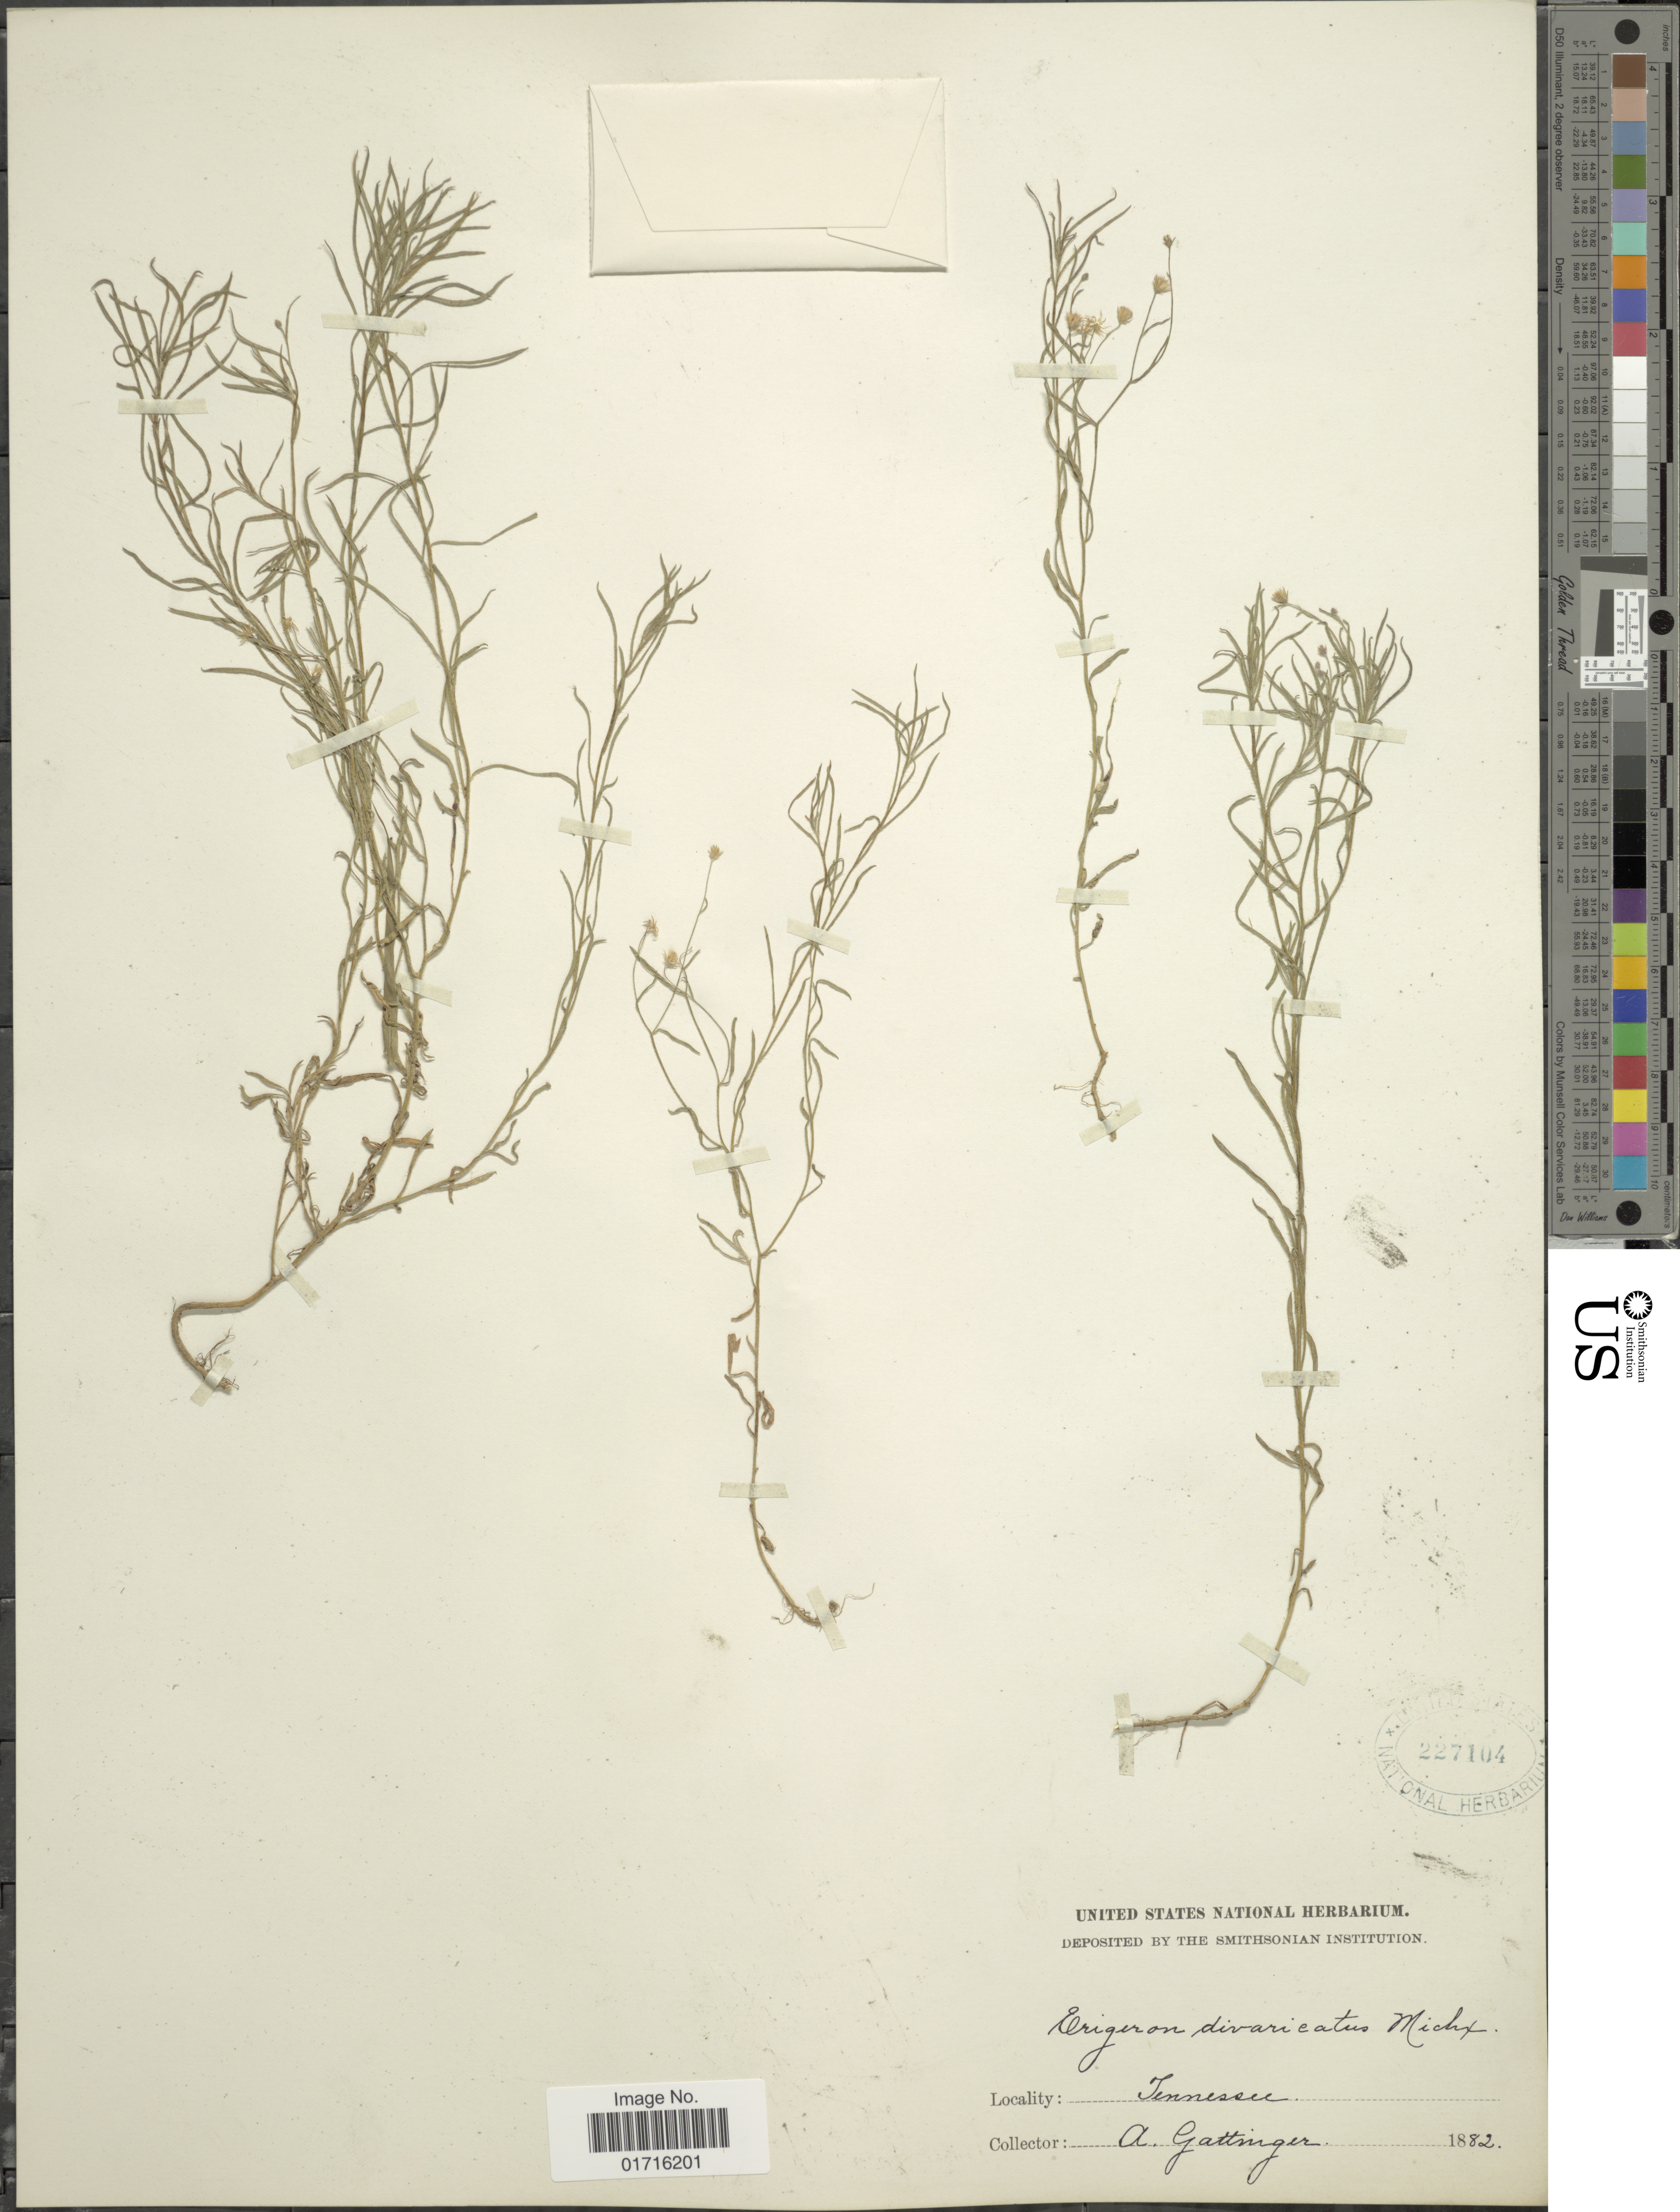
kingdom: Plantae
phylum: Tracheophyta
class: Magnoliopsida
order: Asterales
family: Asteraceae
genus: Conyza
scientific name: Conyza divaricata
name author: Spreng.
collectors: A. Gattinger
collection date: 1882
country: United States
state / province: Tennessee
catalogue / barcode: US 227104